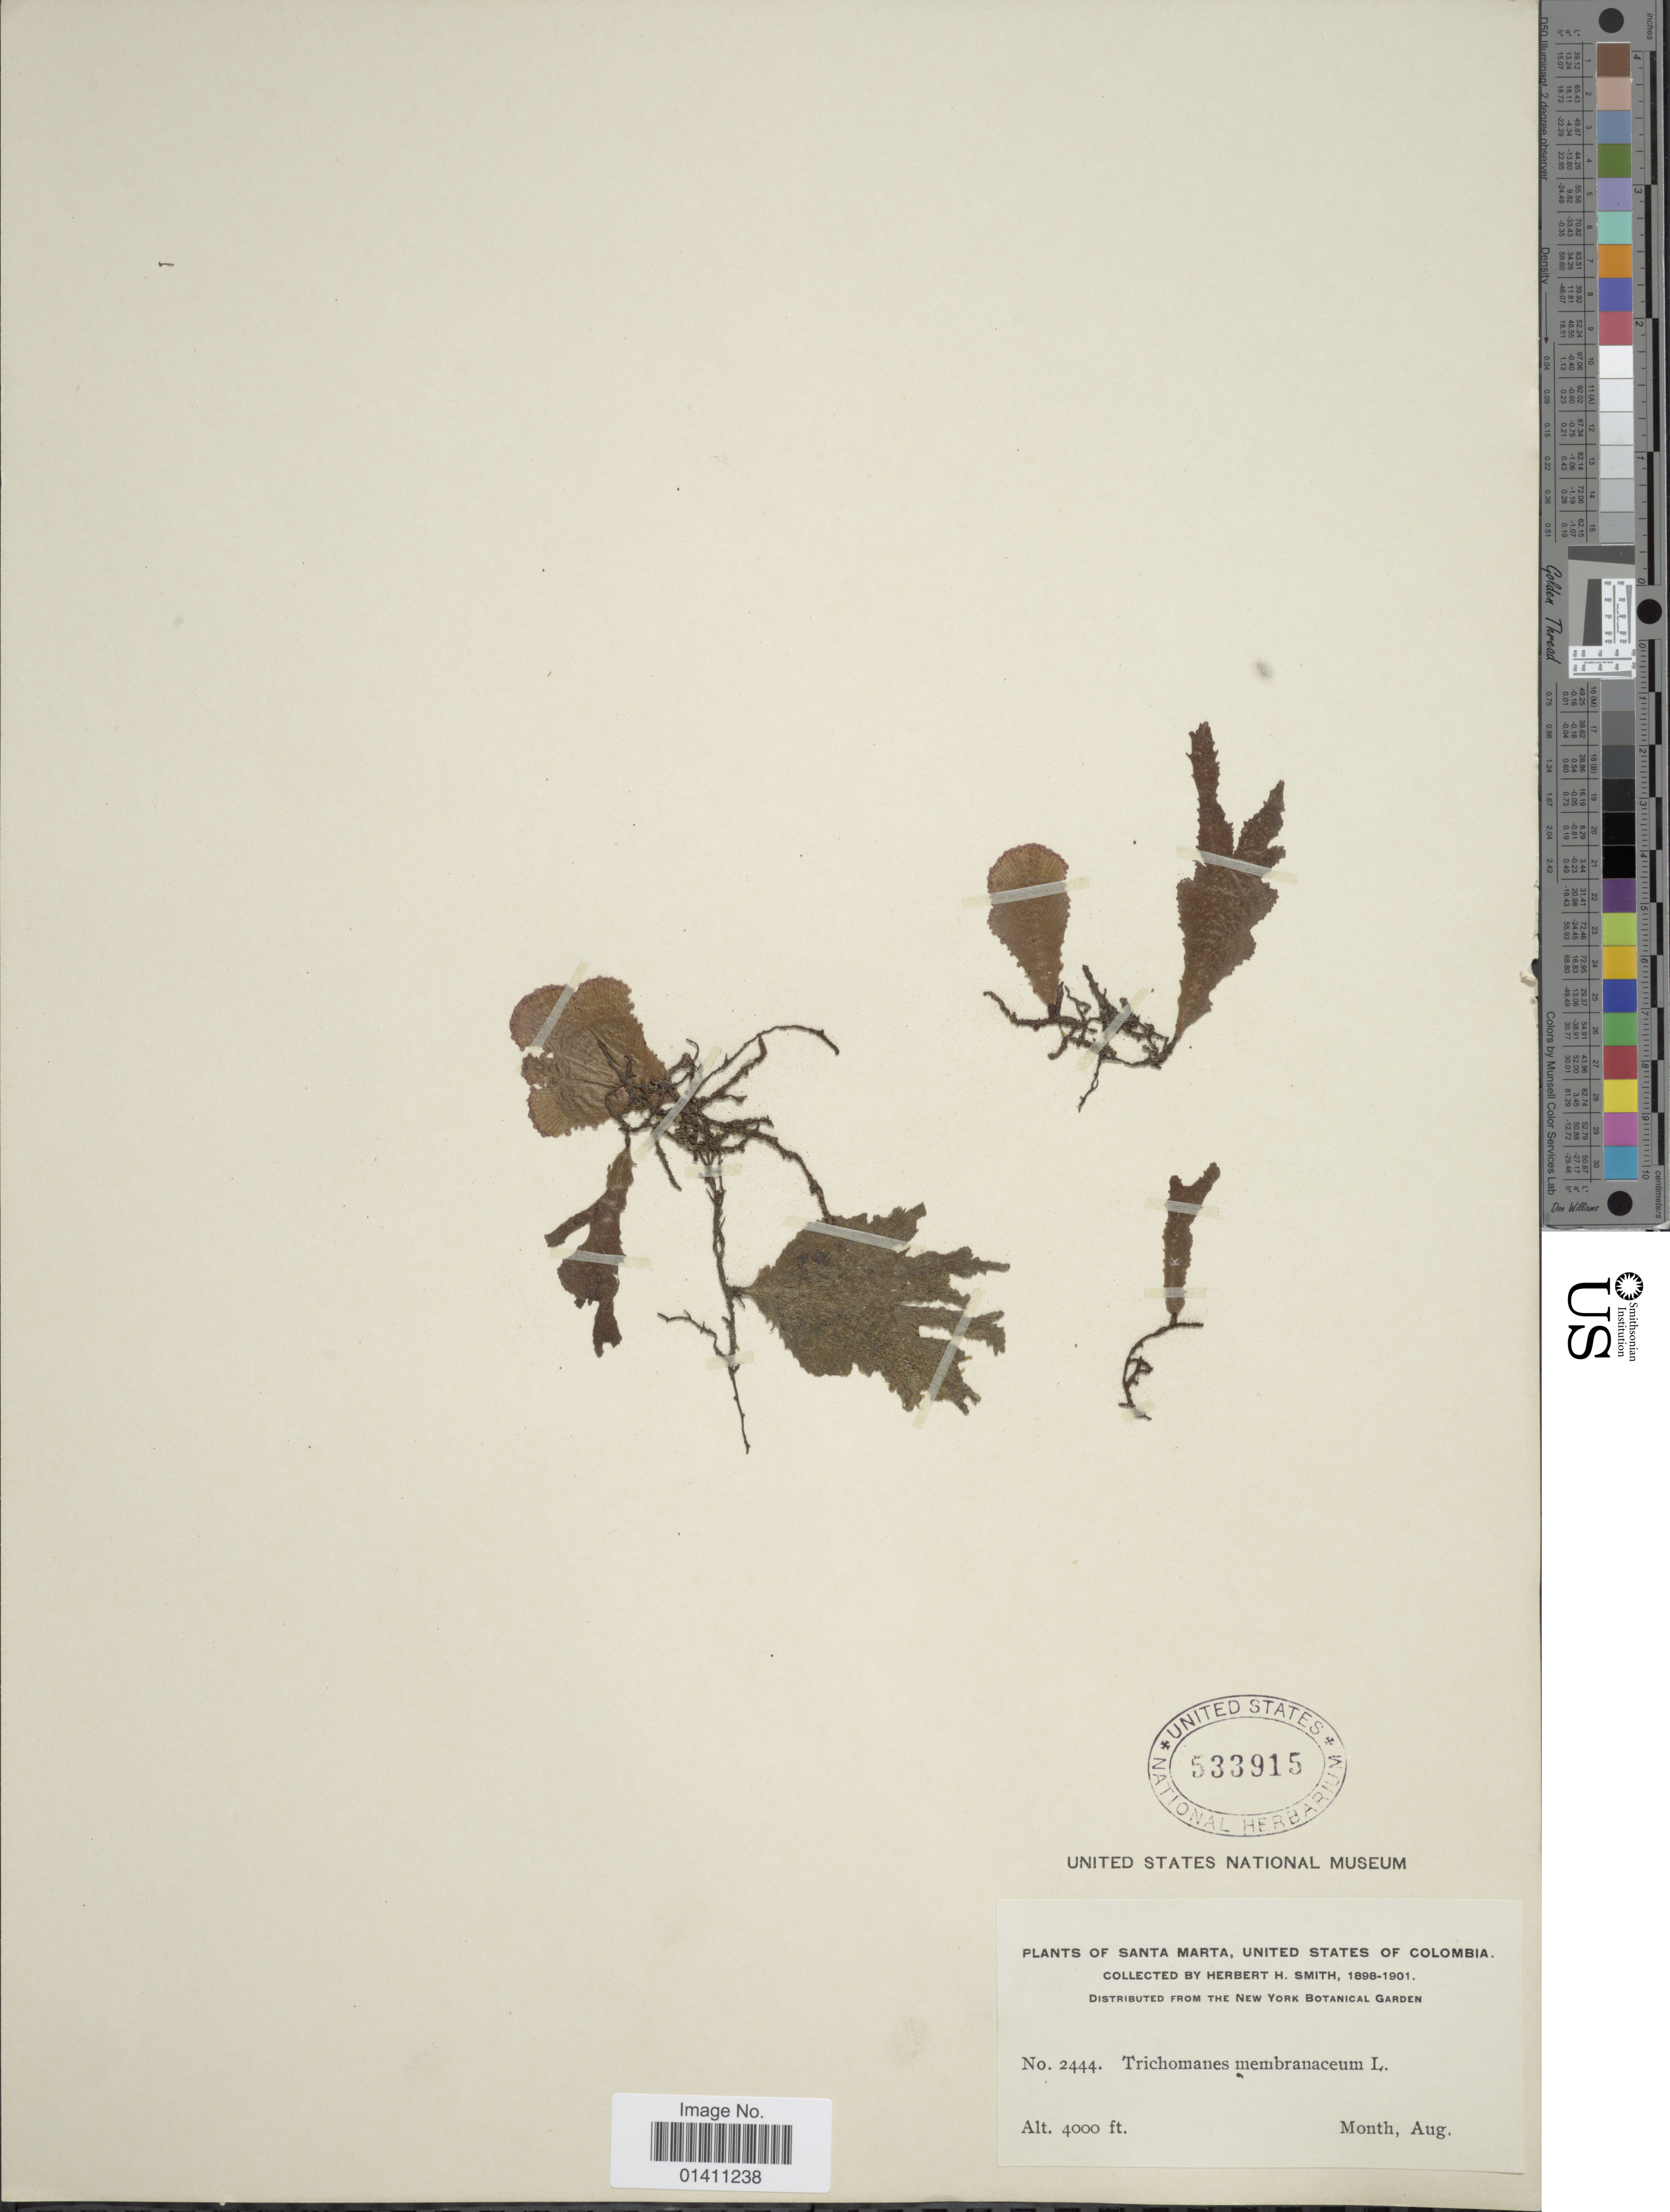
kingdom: Plantae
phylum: Tracheophyta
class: Polypodiopsida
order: Hymenophyllales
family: Hymenophyllaceae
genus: Didymoglossum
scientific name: Didymoglossum membranaceum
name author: (L.) Vareschi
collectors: Herbert H. Smith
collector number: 2444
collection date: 1898-08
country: Colombia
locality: Santa Marta, United States.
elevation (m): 1219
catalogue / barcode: US 533915